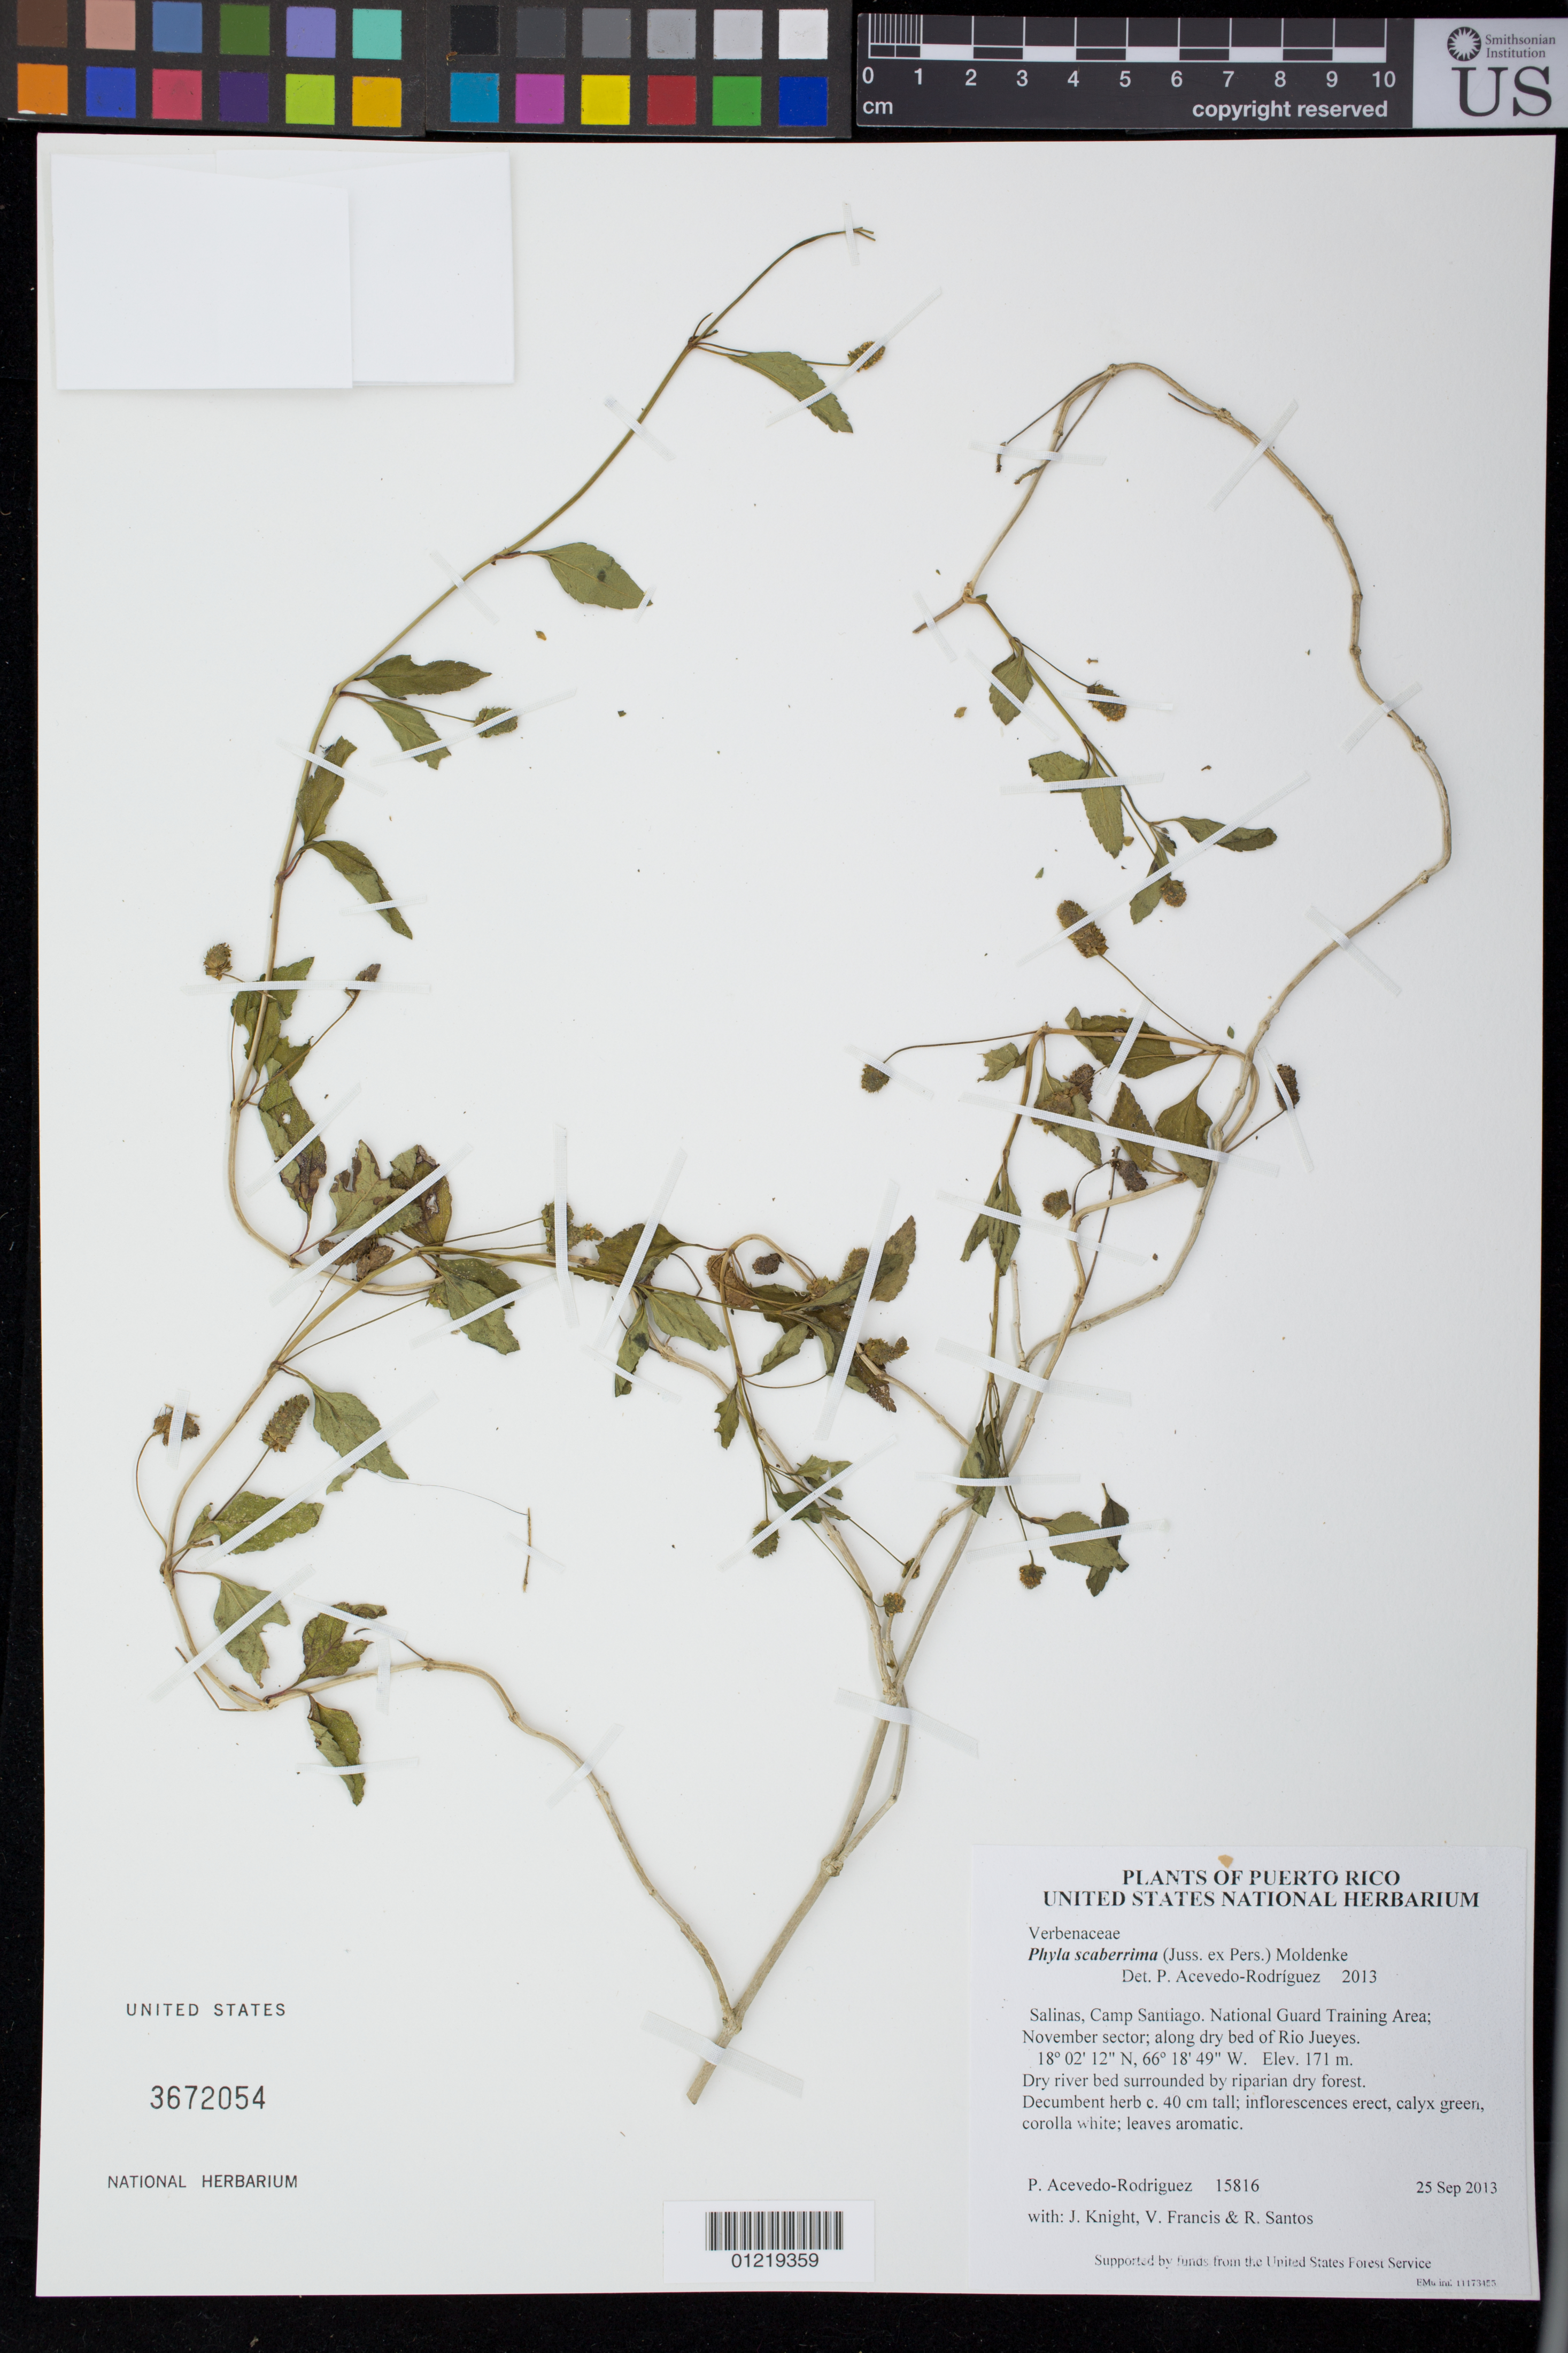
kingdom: Plantae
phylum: Tracheophyta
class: Magnoliopsida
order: Lamiales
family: Verbenaceae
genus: Phyla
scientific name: Phyla scaberrima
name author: (Juss. ex Pers.) Moldenke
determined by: Acevedo-Rodríguez, P., (BOT), Smithsonian Institution - National Museum of Natural History (UNITED STATES)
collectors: P. Acevedo-Rodr., J. Knight, V. Francis & R. Santos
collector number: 15816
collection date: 2013-09-25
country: Puerto Rico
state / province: Salinas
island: Puerto Rico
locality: Camp Santiago. National Guard Training Area; November sector; along dry bed of Rio Jueyes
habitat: Dry river bed surrounded by riparian dry forest.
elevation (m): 171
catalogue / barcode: US 3672054